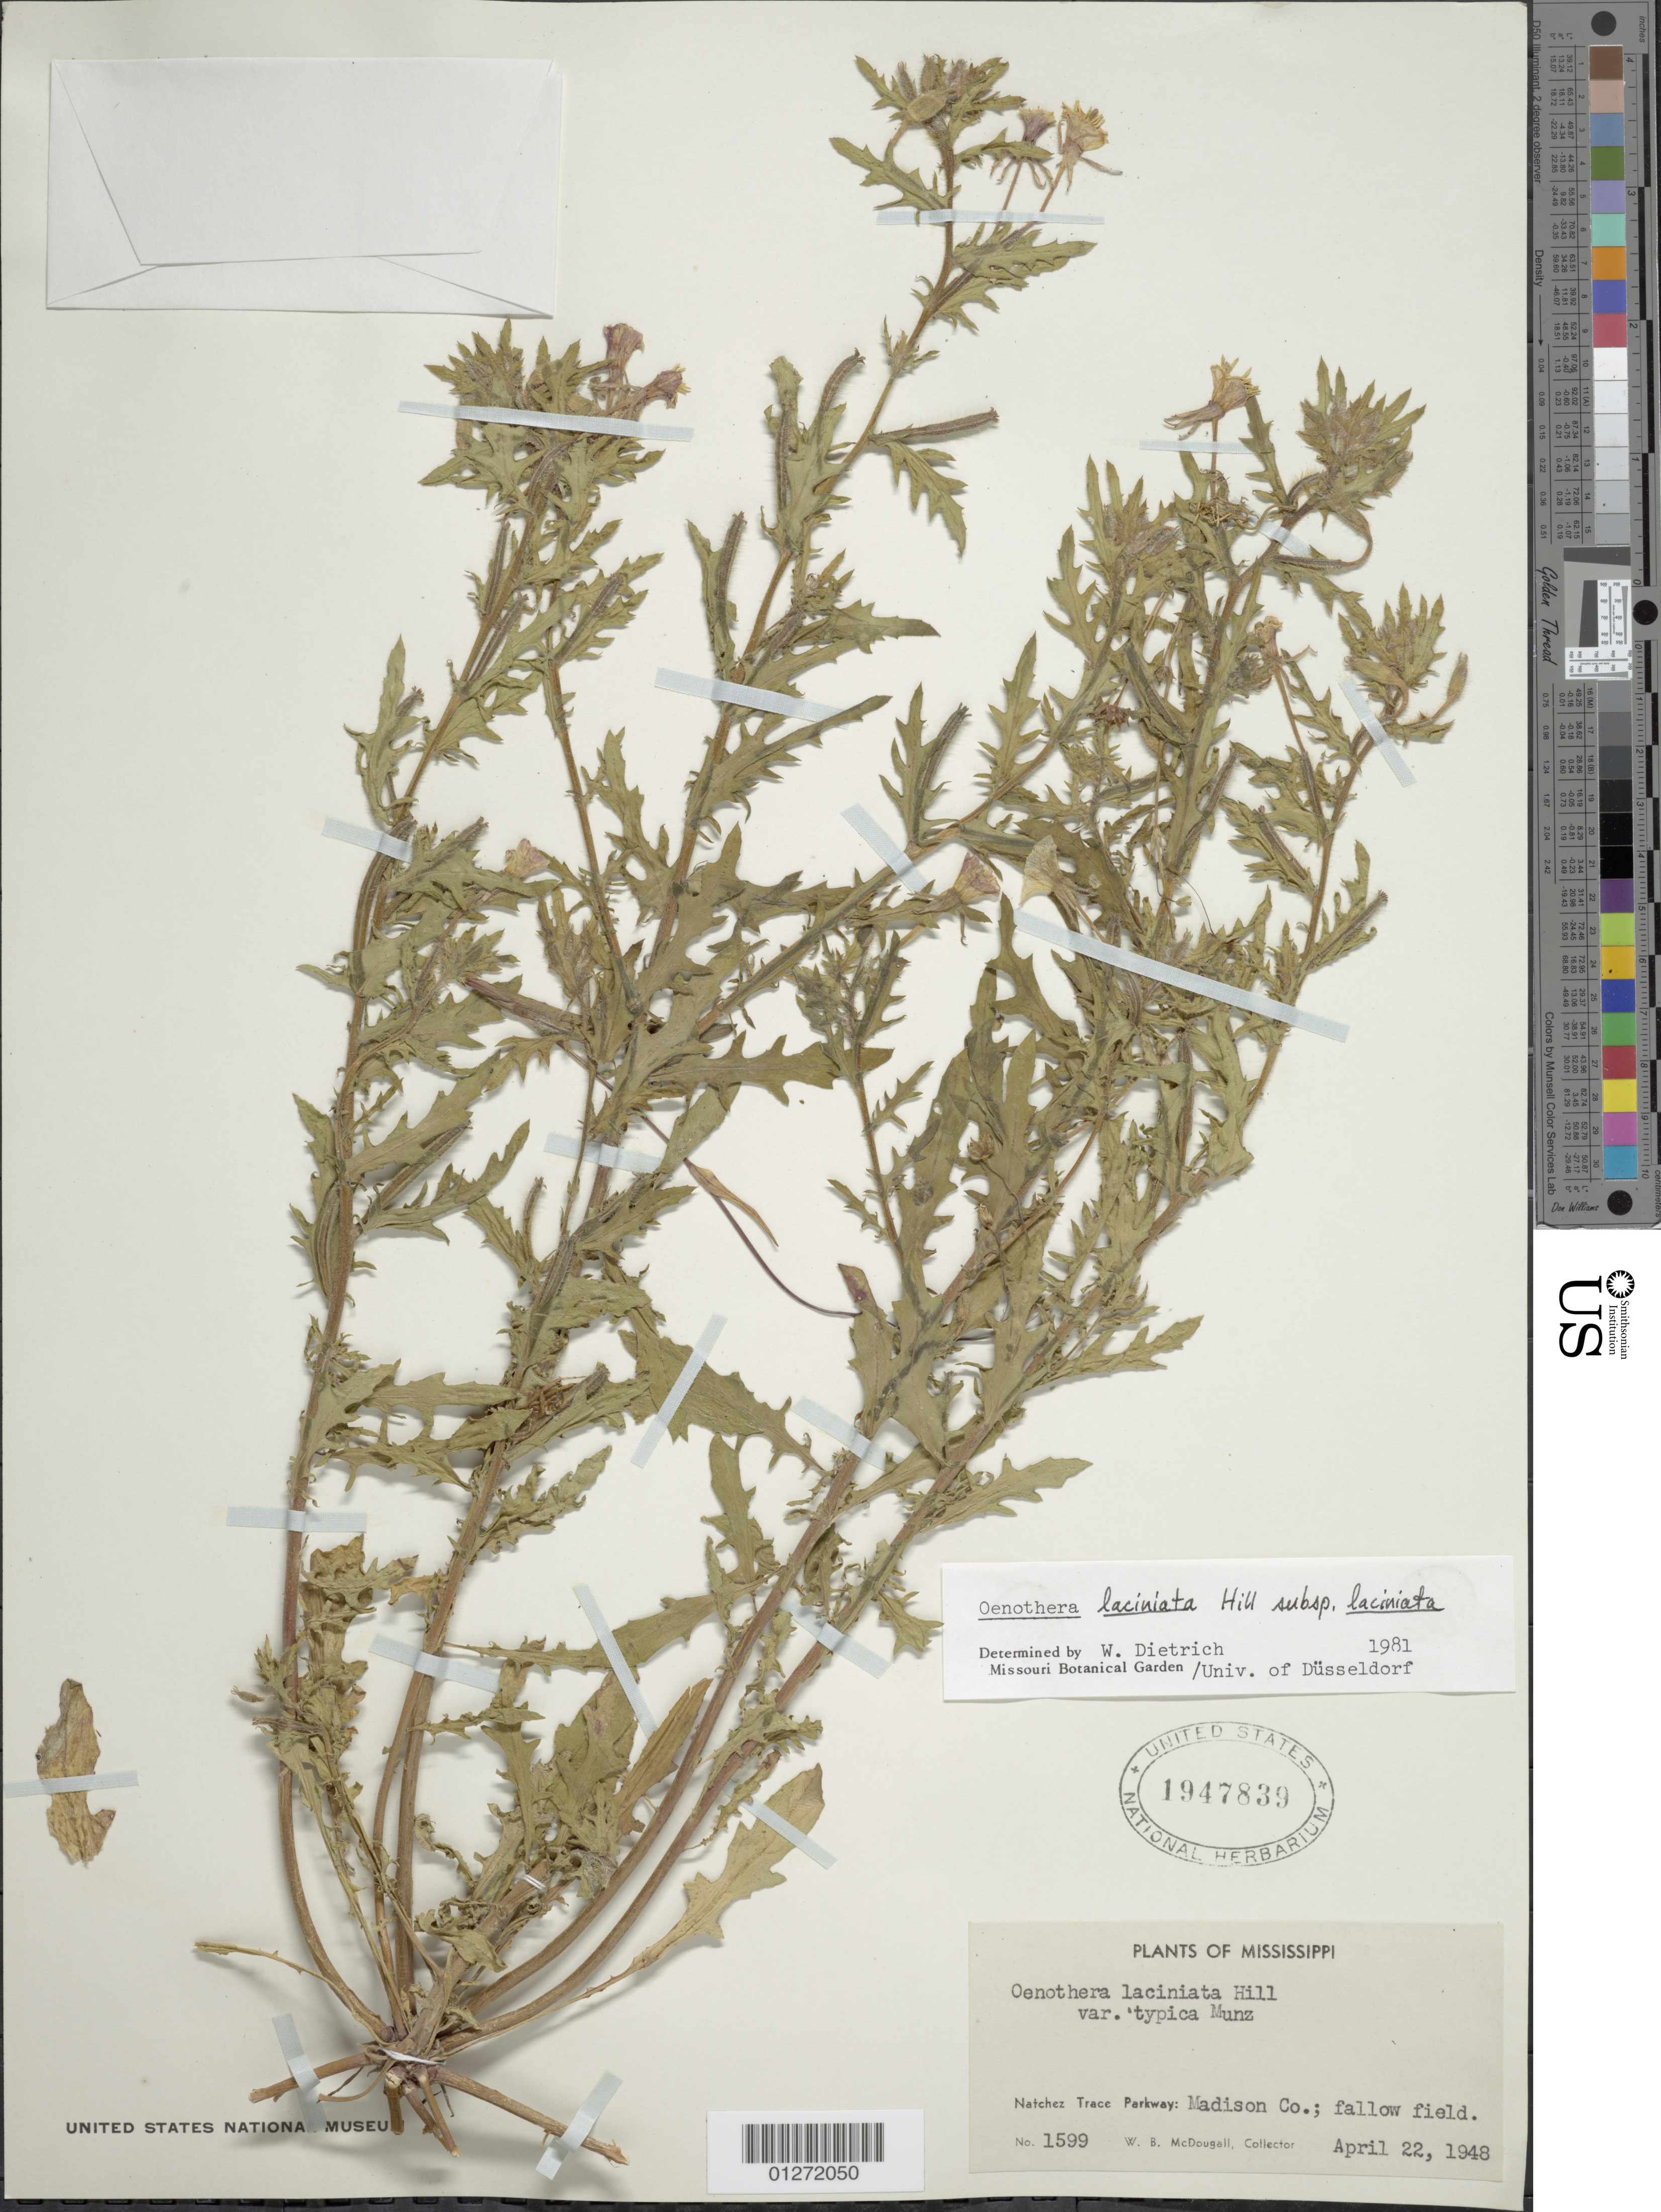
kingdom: Plantae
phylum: Tracheophyta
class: Magnoliopsida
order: Myrtales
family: Onagraceae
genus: Oenothera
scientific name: Oenothera laciniata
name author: Hill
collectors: W. B. McDougall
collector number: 1599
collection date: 1948-04-22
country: United States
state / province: Mississippi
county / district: Madison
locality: Natchez Trace Parkway.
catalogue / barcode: US 1947839